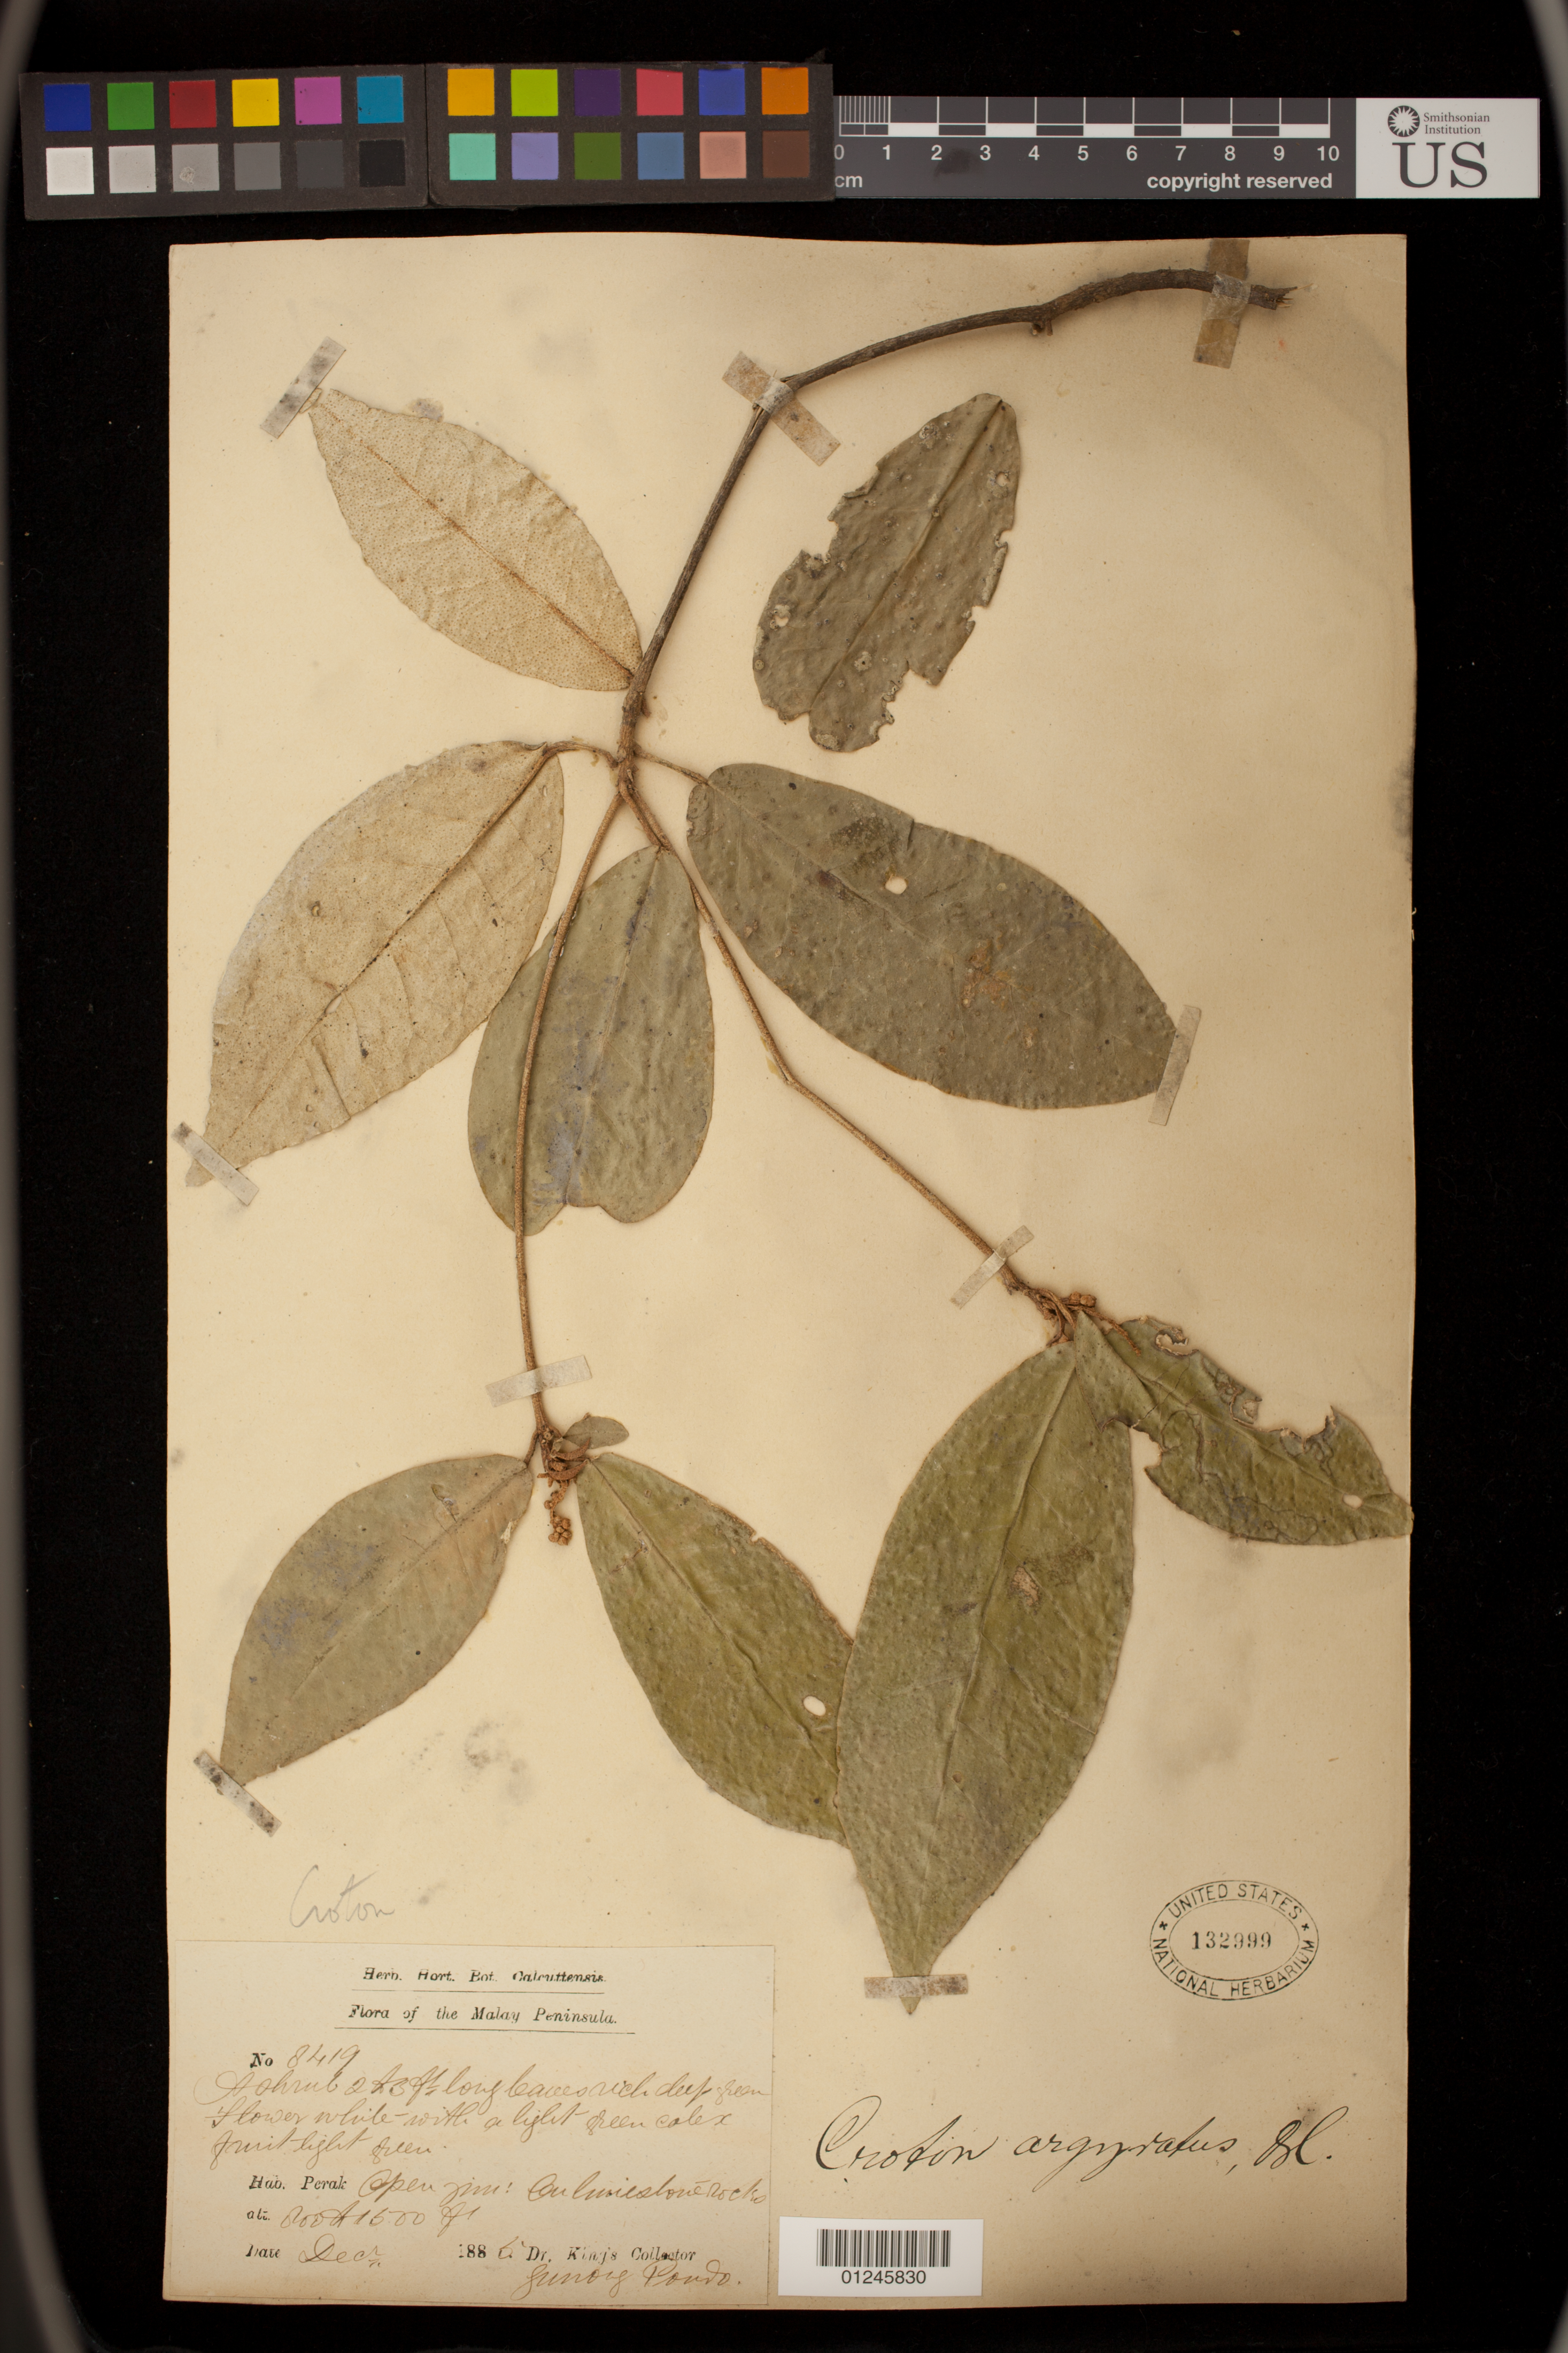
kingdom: Plantae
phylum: Tracheophyta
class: Magnoliopsida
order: Malpighiales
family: Euphorbiaceae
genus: Croton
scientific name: Croton argyratus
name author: Blume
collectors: Dr. King's collector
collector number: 8419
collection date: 1885-12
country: Malaysia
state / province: Perak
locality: Open hill: On limestone rocks.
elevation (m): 244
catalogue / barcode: US 132999